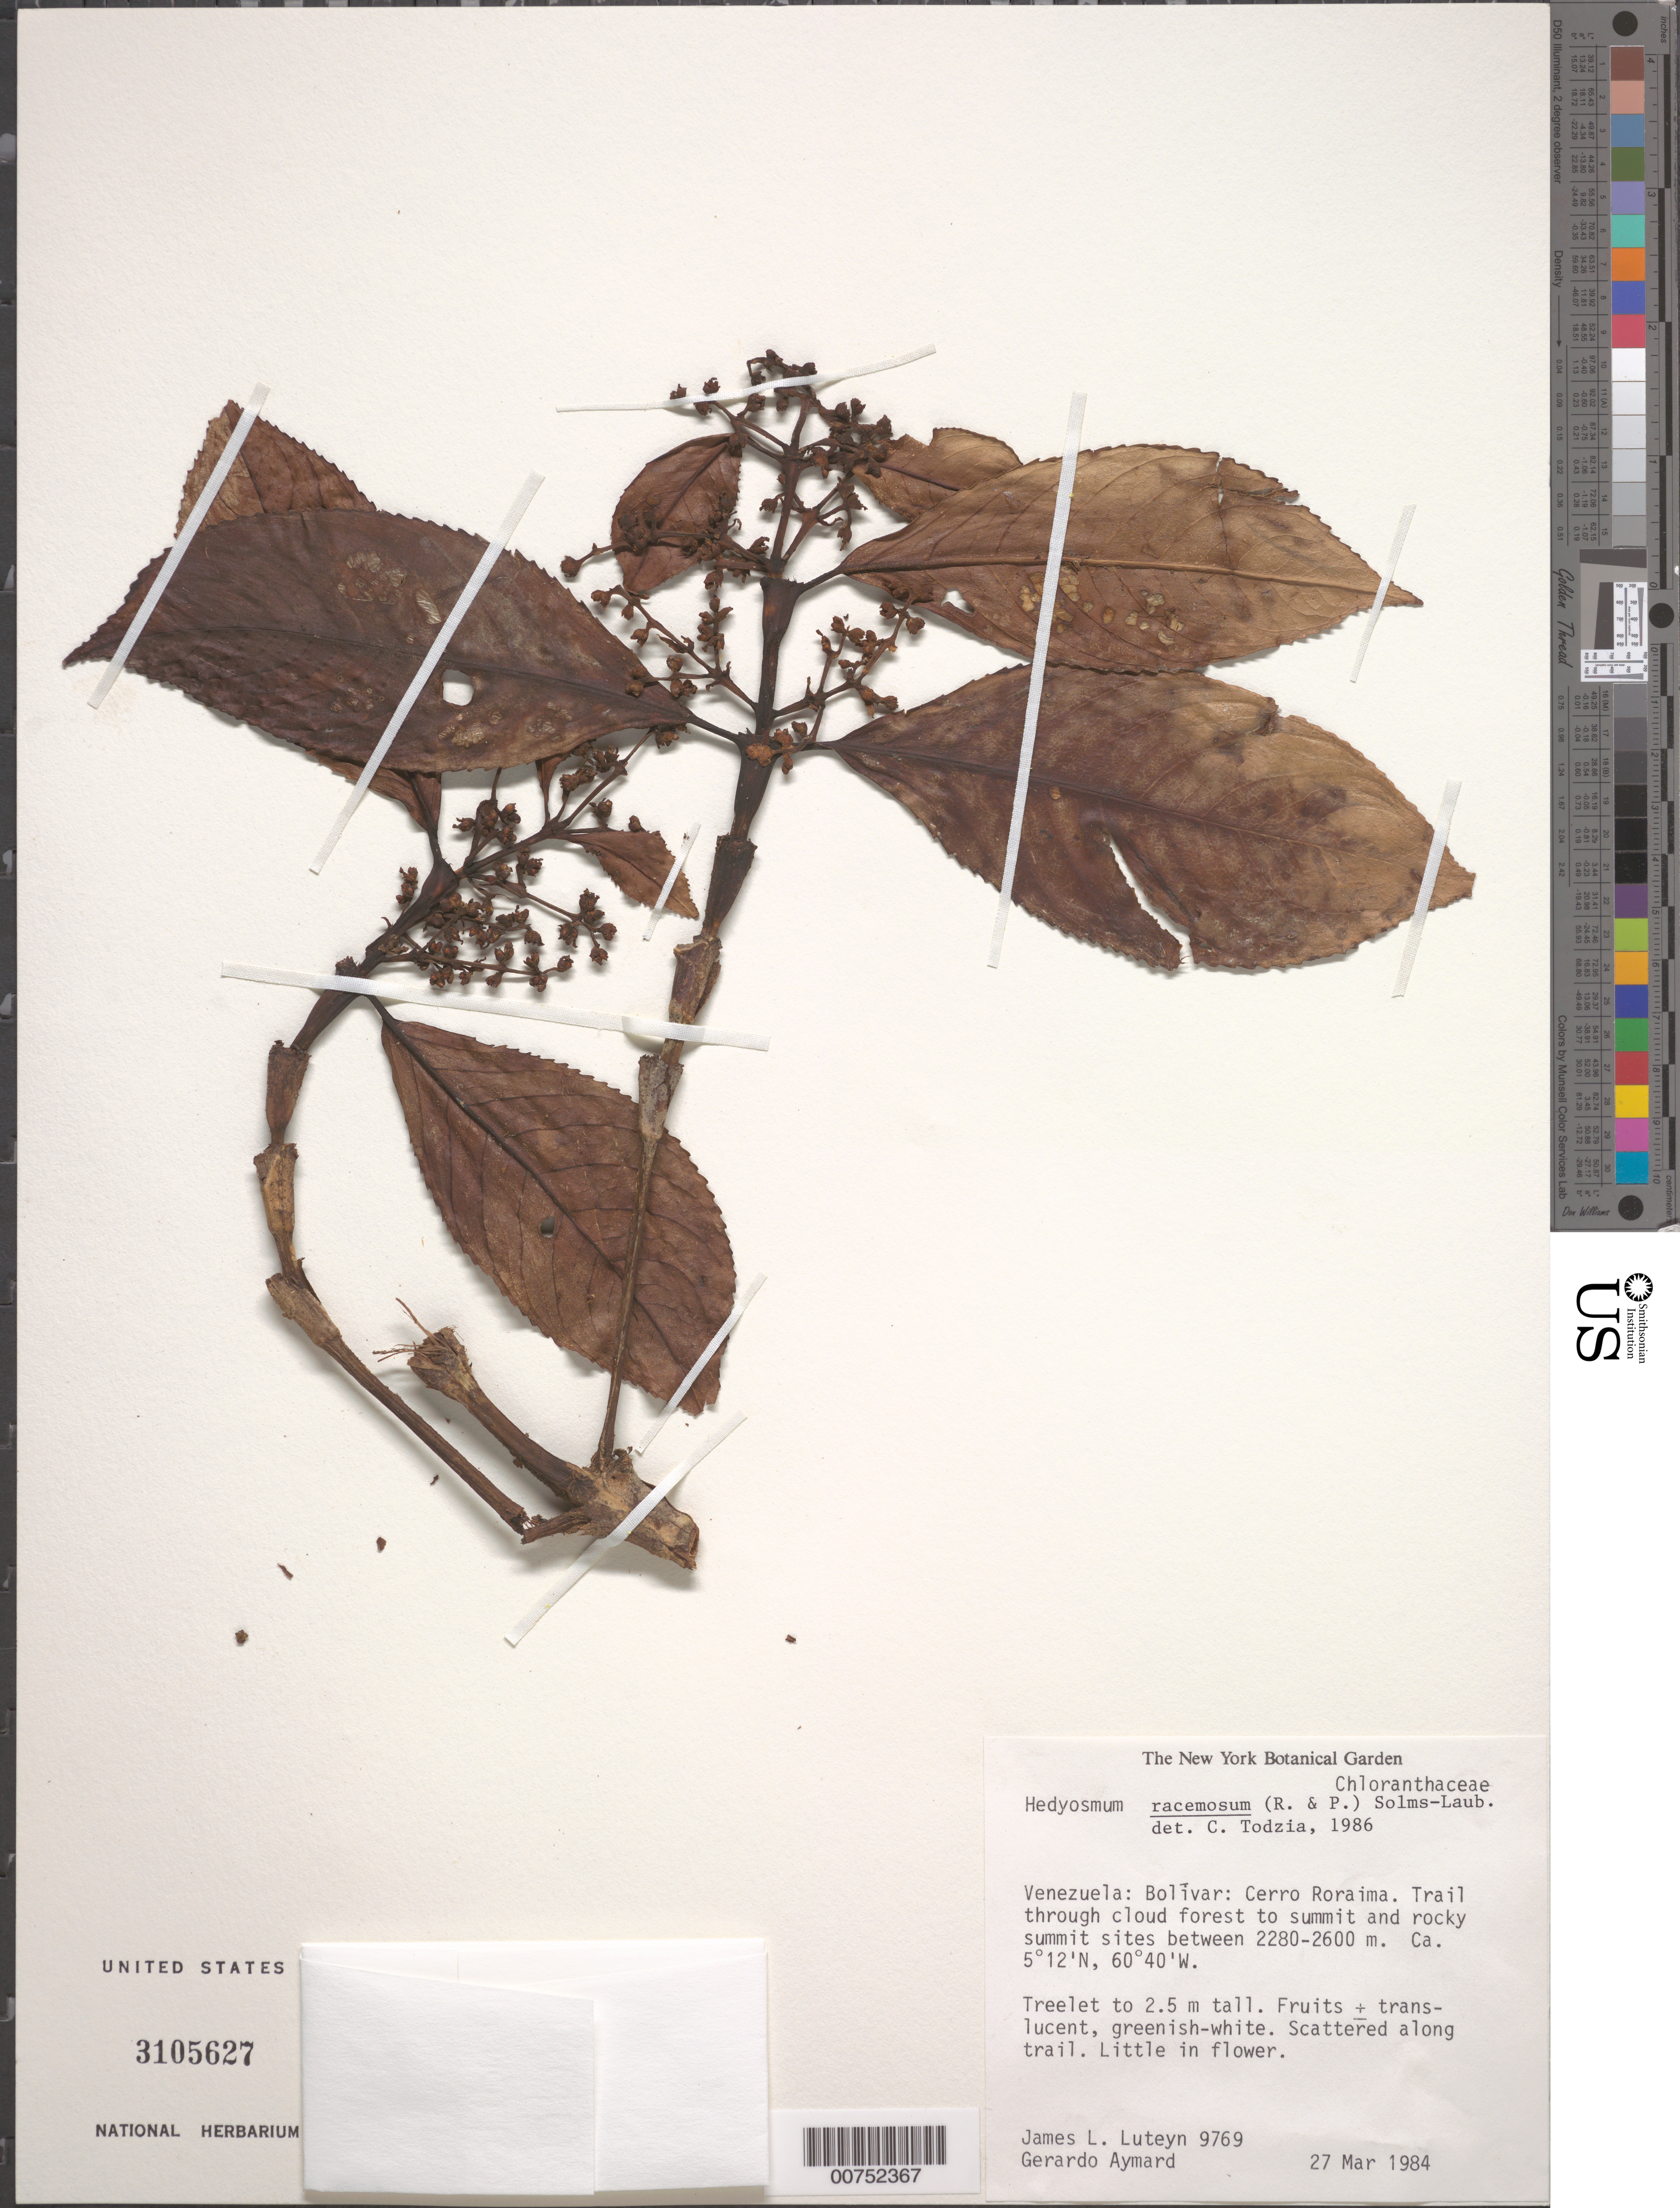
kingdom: Plantae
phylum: Tracheophyta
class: Magnoliopsida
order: Chloranthales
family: Chloranthaceae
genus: Hedyosmum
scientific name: Hedyosmum racemosum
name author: (Ruiz & Pav.) G. Don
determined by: Todzia, C. A., (TEX), University of Texas Austin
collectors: J. L. Luteyn & G. A. Aymard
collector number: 9769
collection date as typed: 27-Mar-84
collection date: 1984-03-27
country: Venezuela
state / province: Bolívar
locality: Mt. Roraima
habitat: Trail through cloud forest to summit and rocky summit sites; scattered along trail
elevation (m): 2280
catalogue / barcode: US 3105627